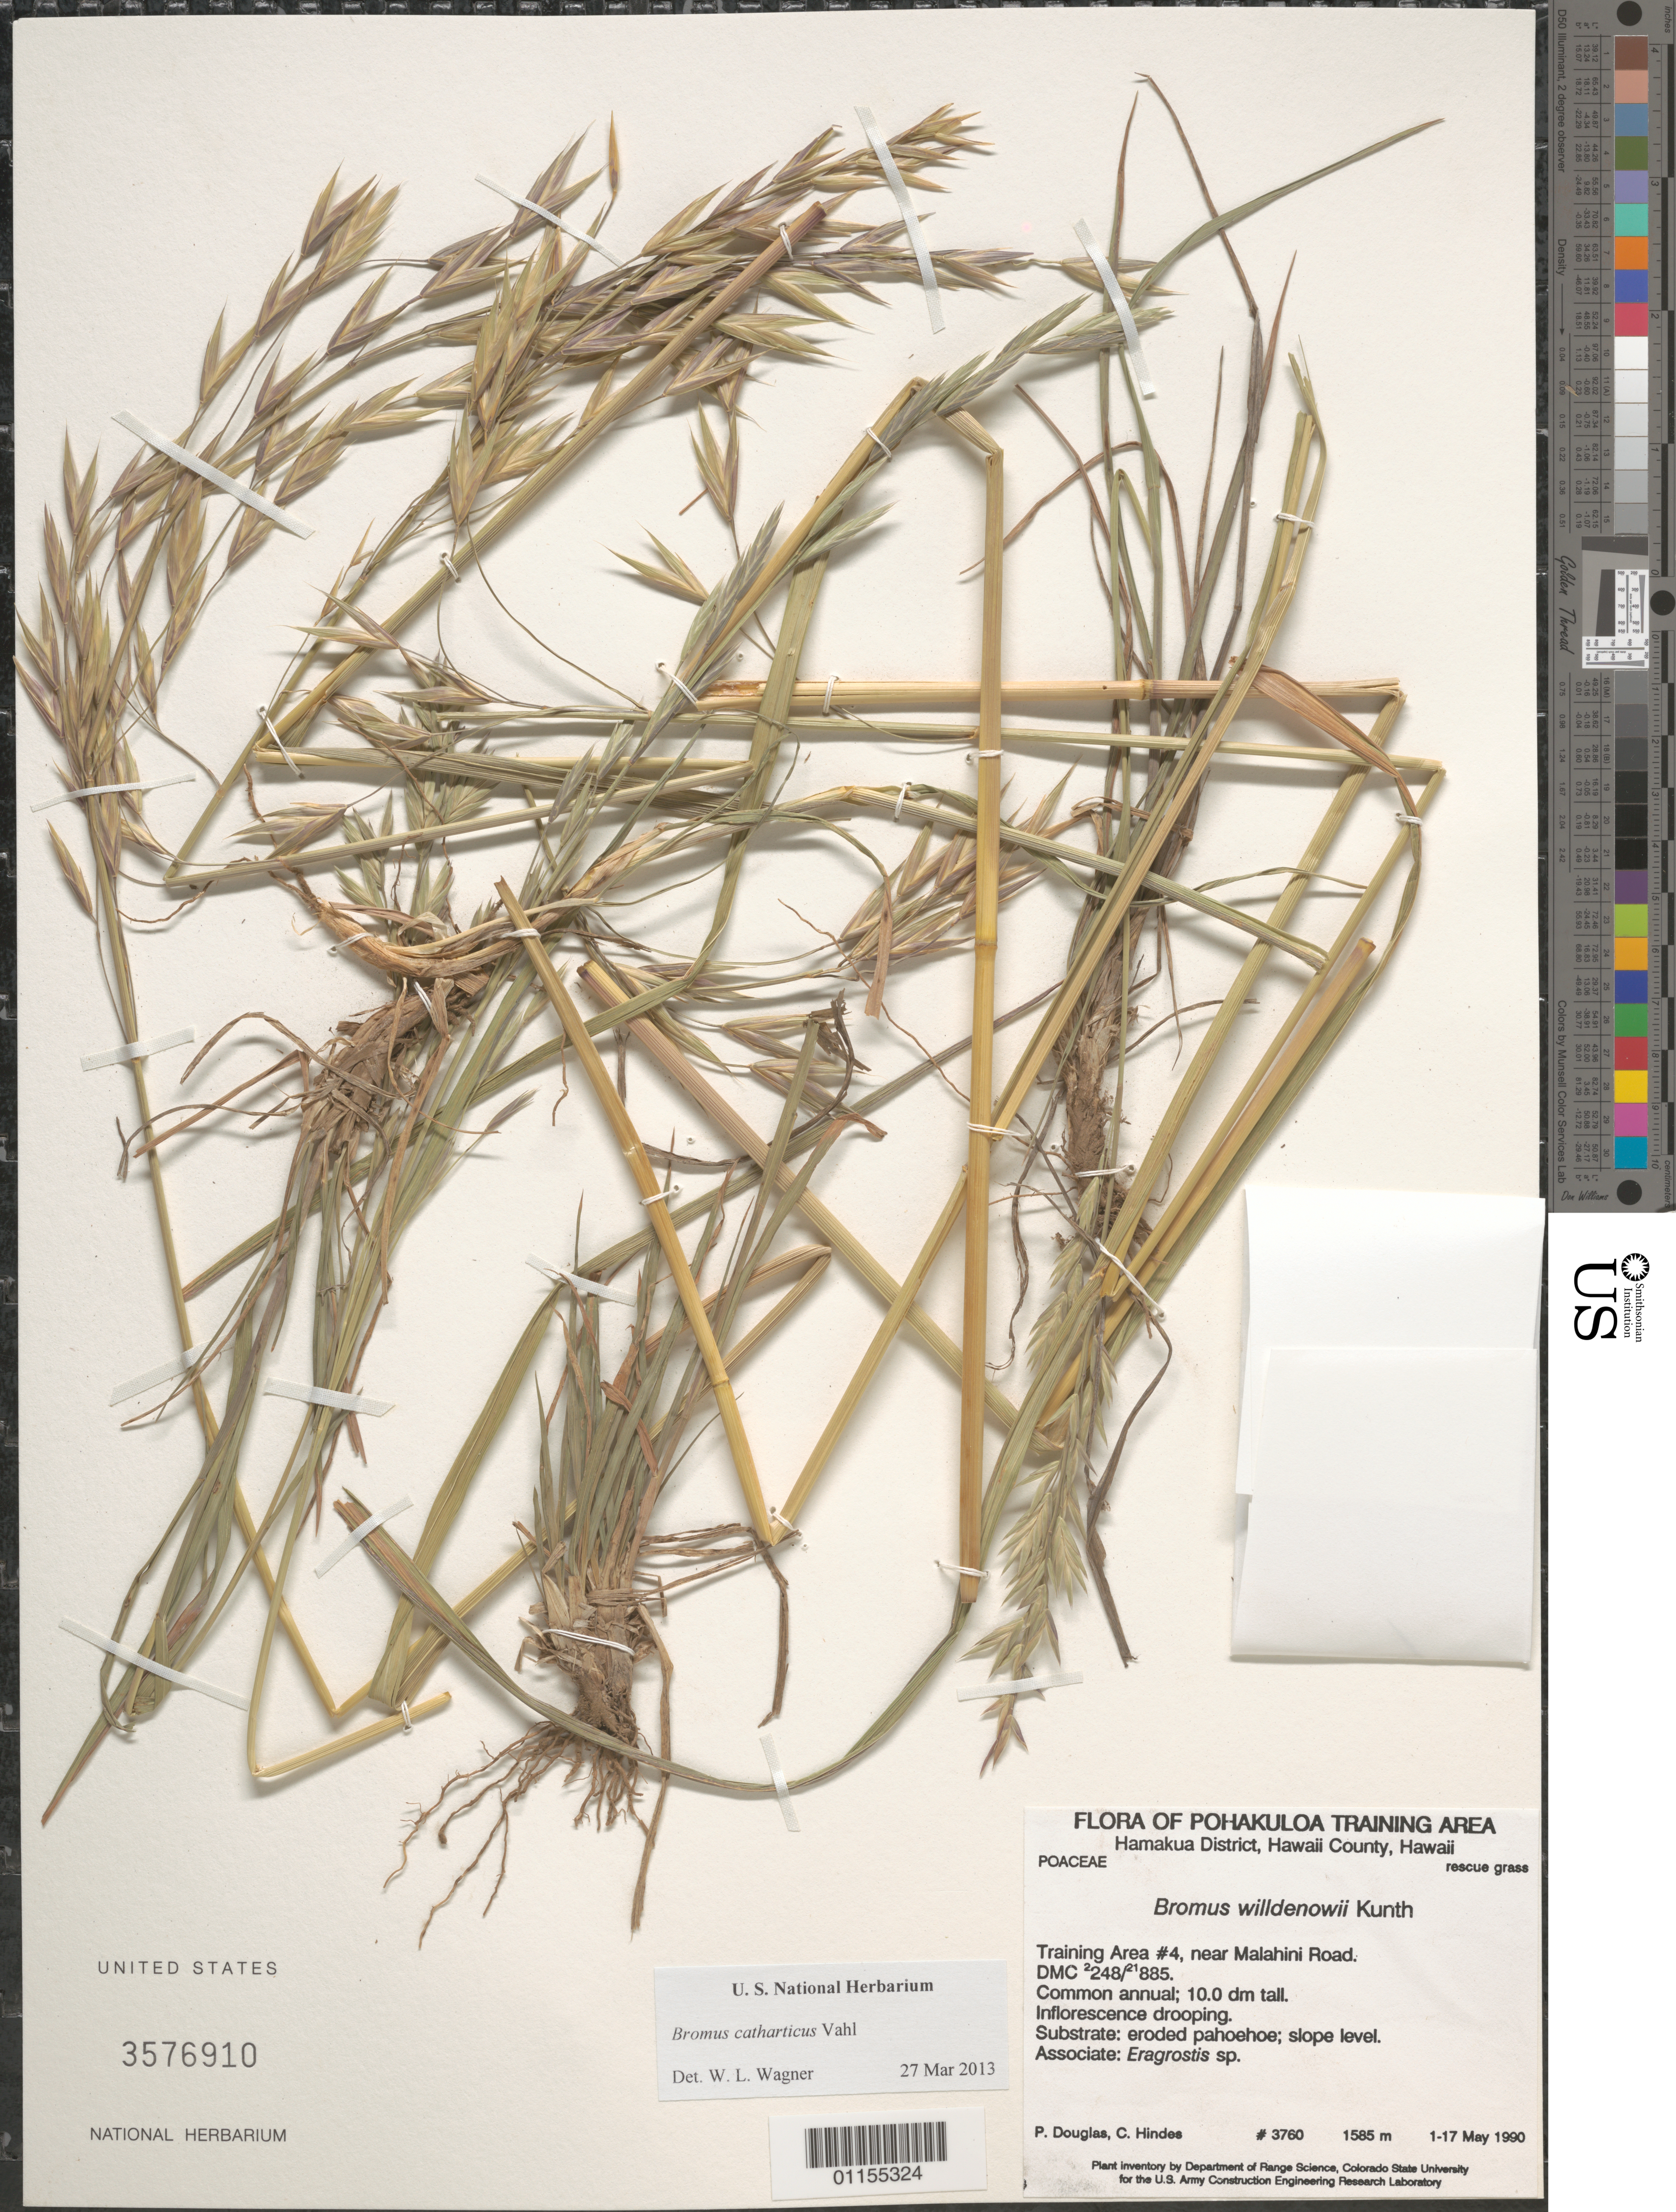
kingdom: Plantae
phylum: Tracheophyta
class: Liliopsida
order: Poales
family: Poaceae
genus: Bromus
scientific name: Bromus catharticus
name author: Vahl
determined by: Wagner, W. L., (BOT), Smithsonian Institution - National Museum of Natural History (UNITED STATES)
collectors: P. Douglas & C. Hindes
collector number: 3760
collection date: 1990-05-01/1990-05-17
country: United States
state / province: Hawaii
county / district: Hawaii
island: Hawaii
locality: Hamakua District, Pohakuloa Training Area #4, near Malahini Road, DMC2.248/21.885.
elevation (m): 1585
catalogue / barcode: US 3576910